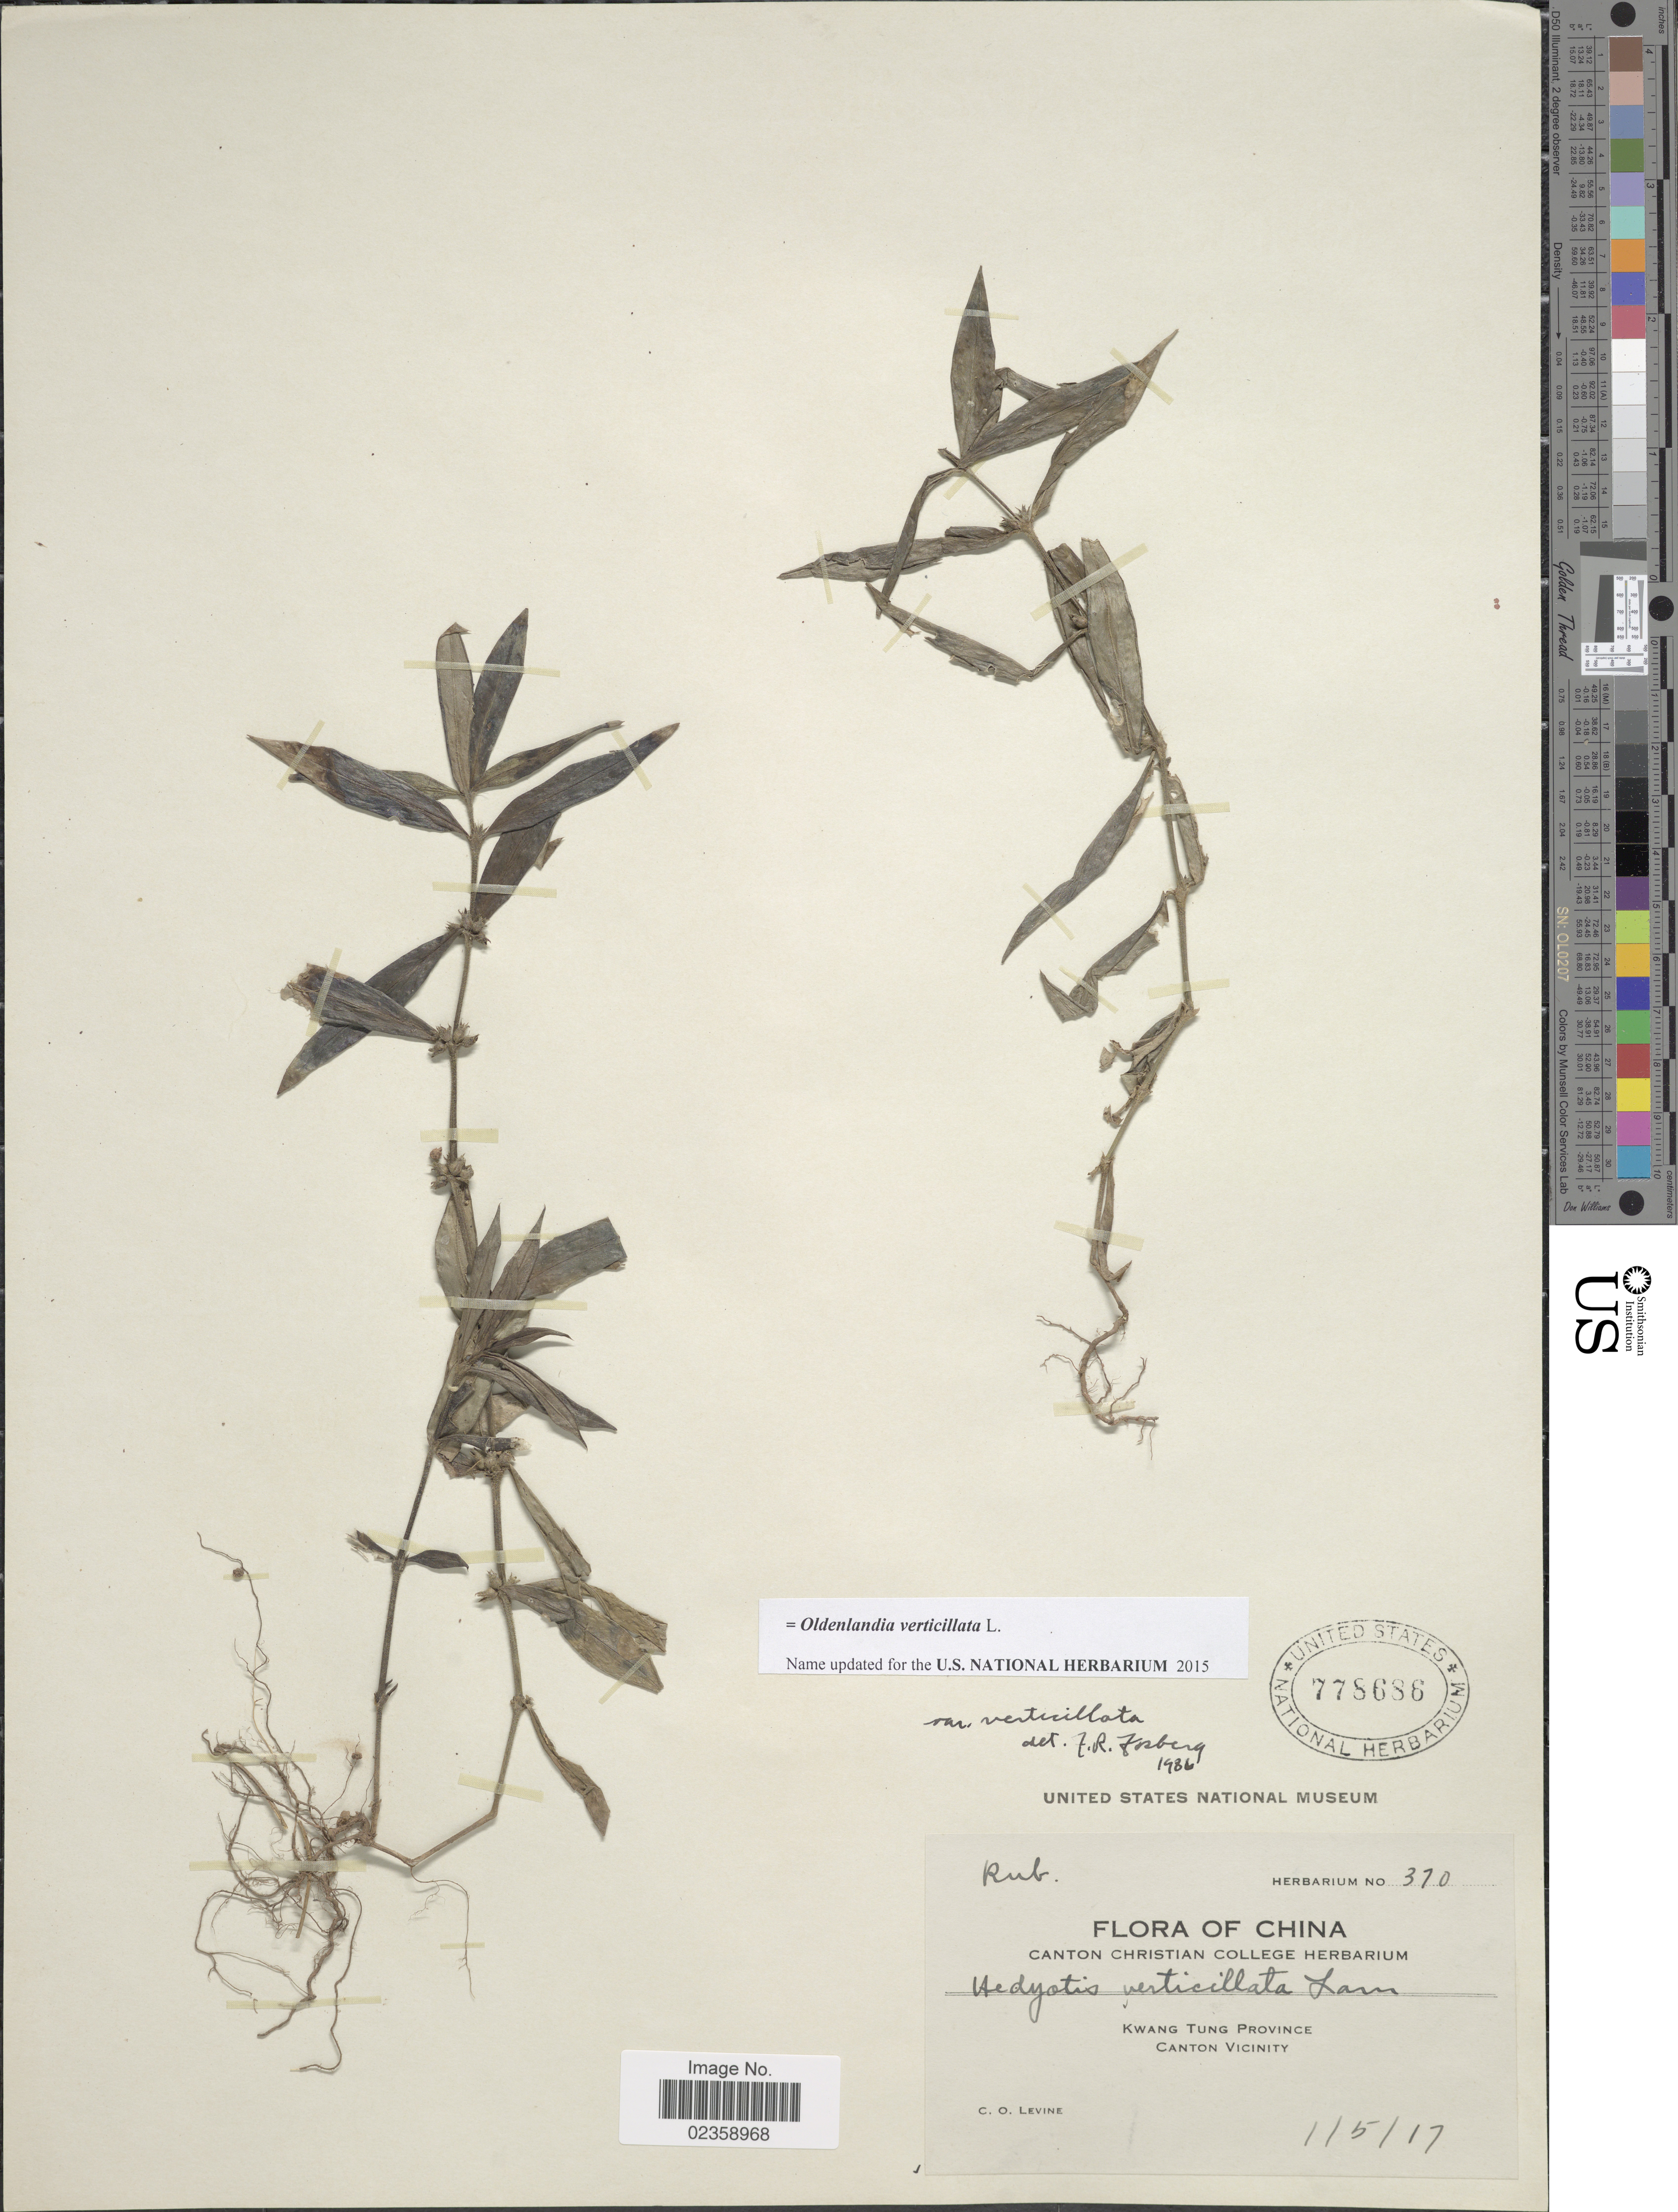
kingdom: Plantae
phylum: Tracheophyta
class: Magnoliopsida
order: Gentianales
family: Rubiaceae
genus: Oldenlandia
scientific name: Oldenlandia verticillata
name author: L.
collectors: C. O. Levine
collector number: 370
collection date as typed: Transcribed d/m/y: 1/5/17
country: China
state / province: Guangdong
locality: Kwang Tung Province. Canton Vicinity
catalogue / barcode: US 778686